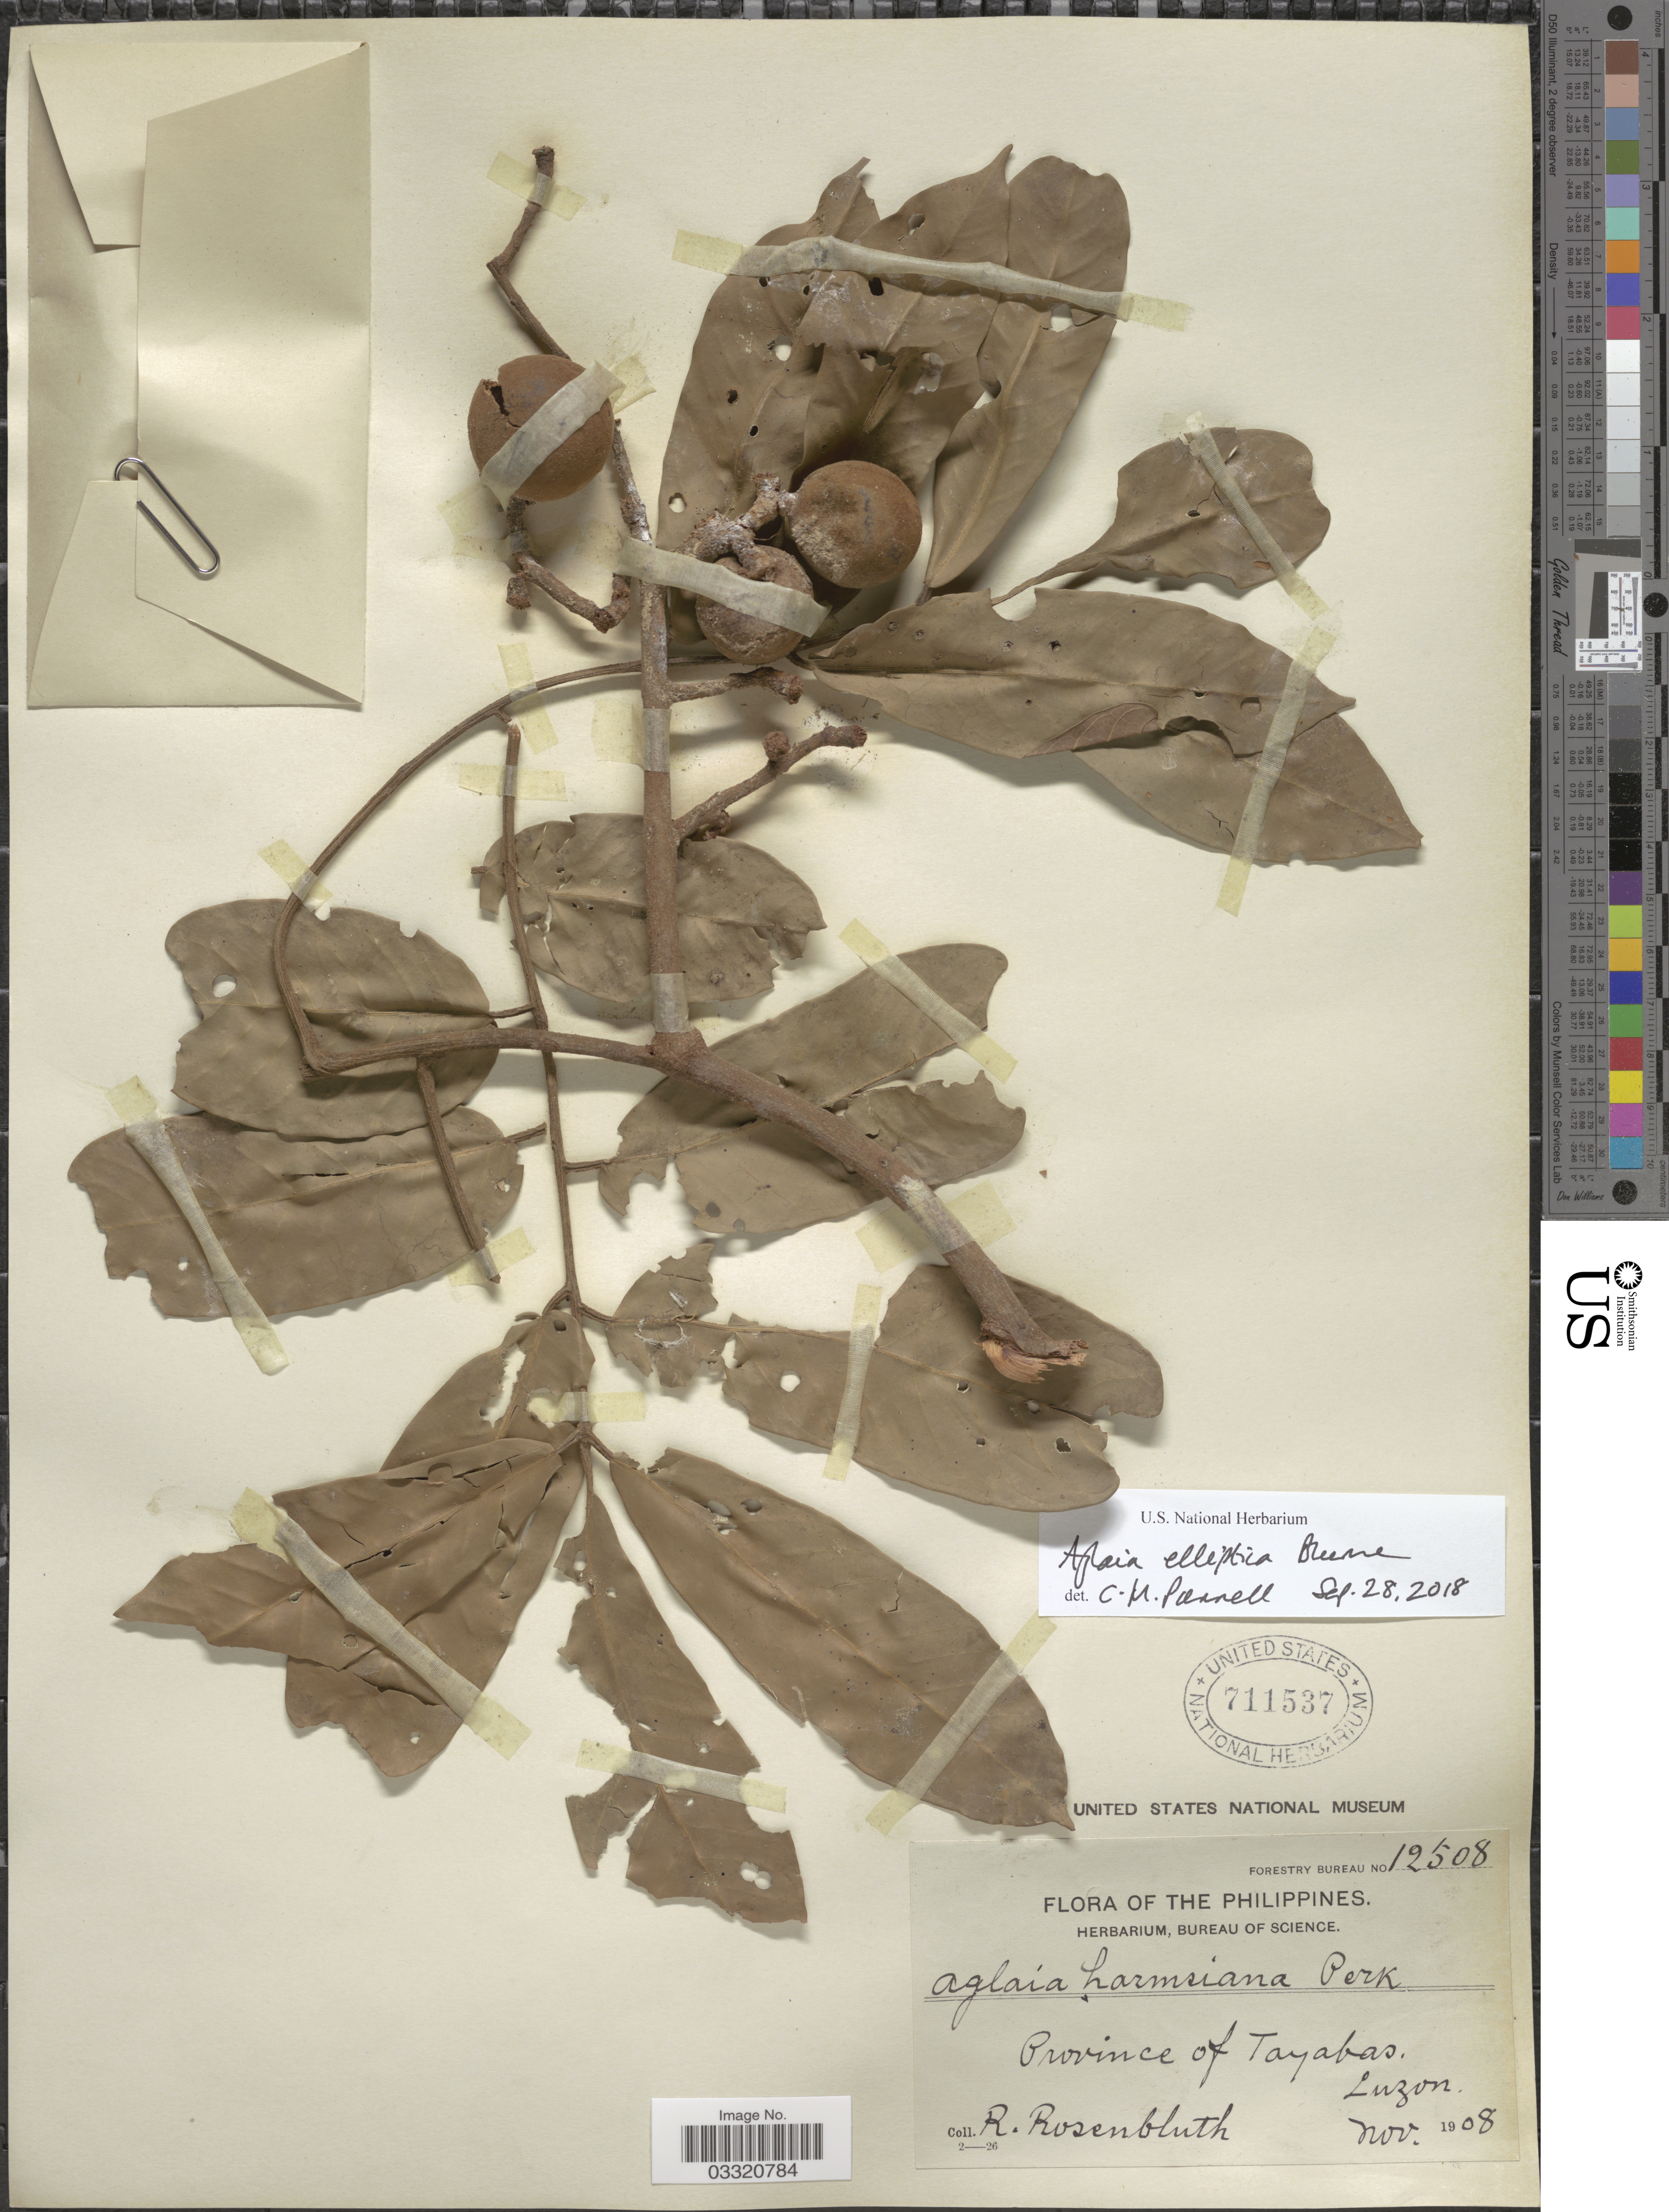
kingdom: Plantae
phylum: Tracheophyta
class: Magnoliopsida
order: Sapindales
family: Meliaceae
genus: Aglaia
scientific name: Aglaia elliptica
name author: Blume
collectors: R. Rosenbluth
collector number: Forestry Bureau 12508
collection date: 1908-11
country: Philippines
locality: Province of Tayabas, Luzon.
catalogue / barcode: US 711537